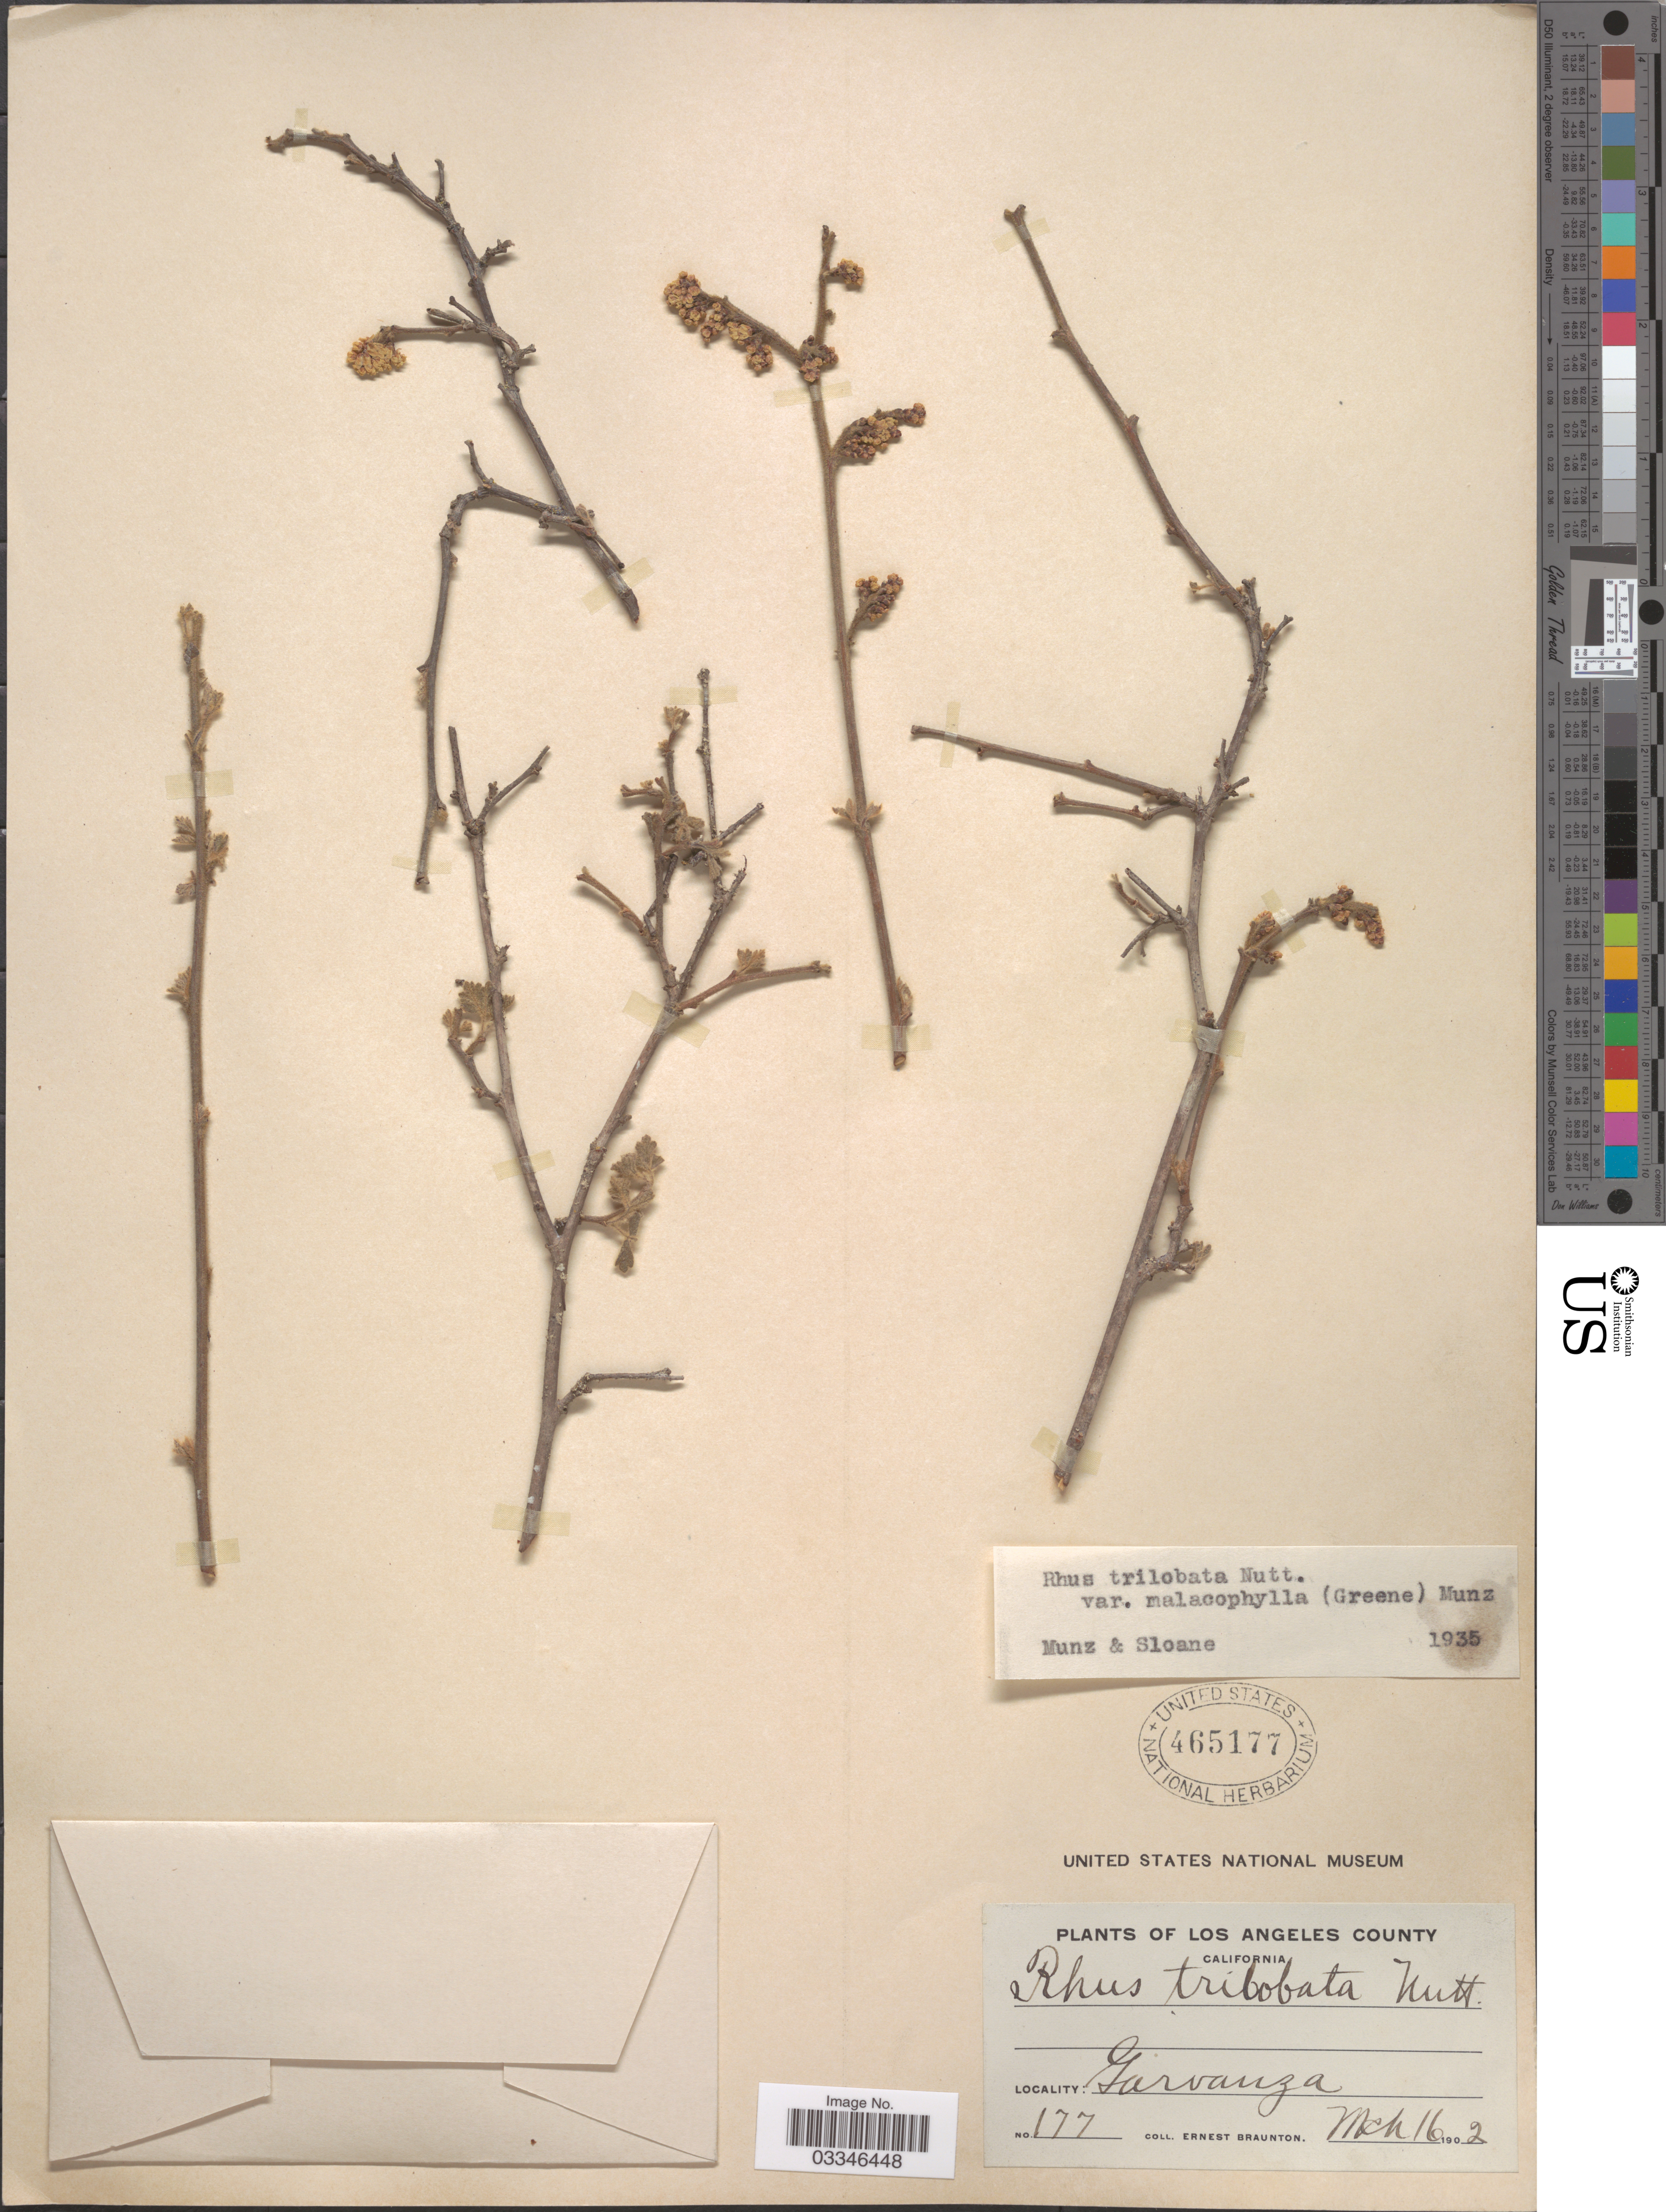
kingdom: Plantae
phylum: Tracheophyta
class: Magnoliopsida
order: Sapindales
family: Anacardiaceae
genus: Rhus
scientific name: Rhus trilobata var. malacophylla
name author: Nutt.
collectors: E. Braunton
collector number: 177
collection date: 1902-03-16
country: United States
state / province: California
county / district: Los Angeles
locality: Los Angeles County, Garvanza.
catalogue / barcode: US 465177